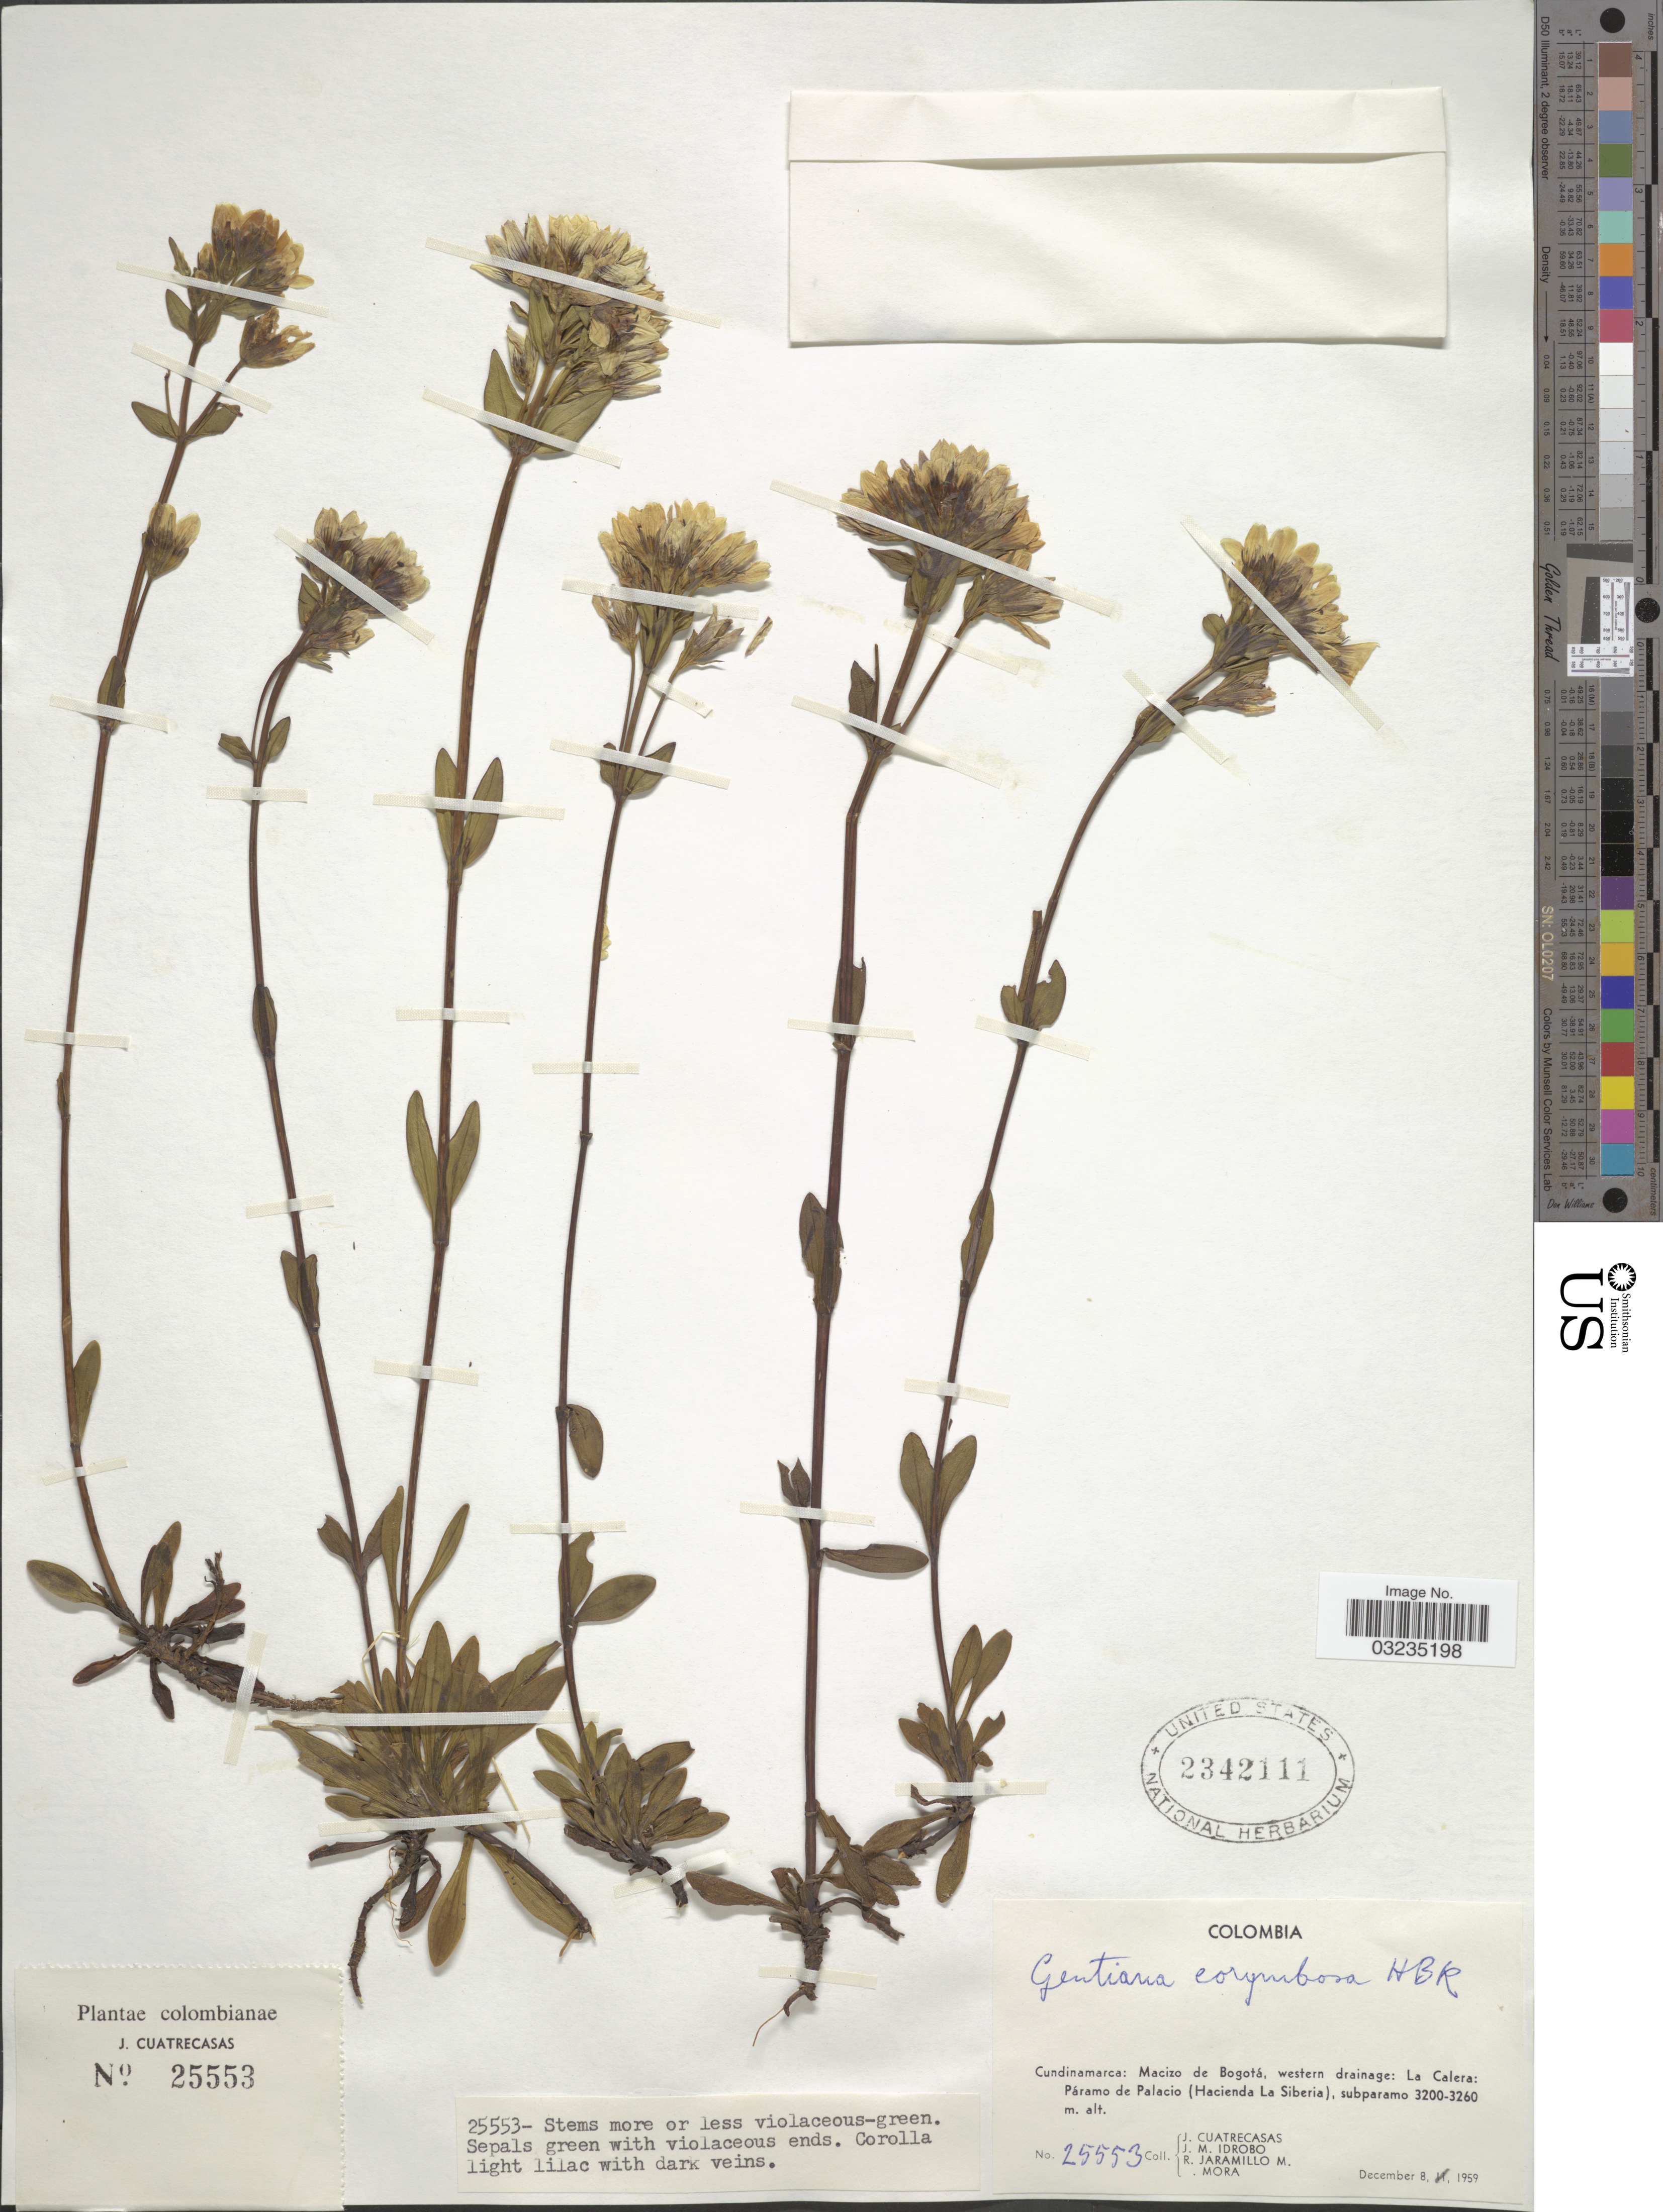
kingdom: Plantae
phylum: Tracheophyta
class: Magnoliopsida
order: Gentianales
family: Gentianaceae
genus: Gentiana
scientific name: Gentiana corymbosa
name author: Humb. et al.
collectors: J. Cuatrecasas, J. M. Idrobo, R. Jaramillo M. & Mora, --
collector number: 25553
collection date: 1959-12-08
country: Colombia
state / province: Cundinamarca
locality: Macizo de Bogotá, western drainage: La Calera: Páramo de Palacio (Hacienda La Siberia).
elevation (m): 3200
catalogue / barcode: US 2342111